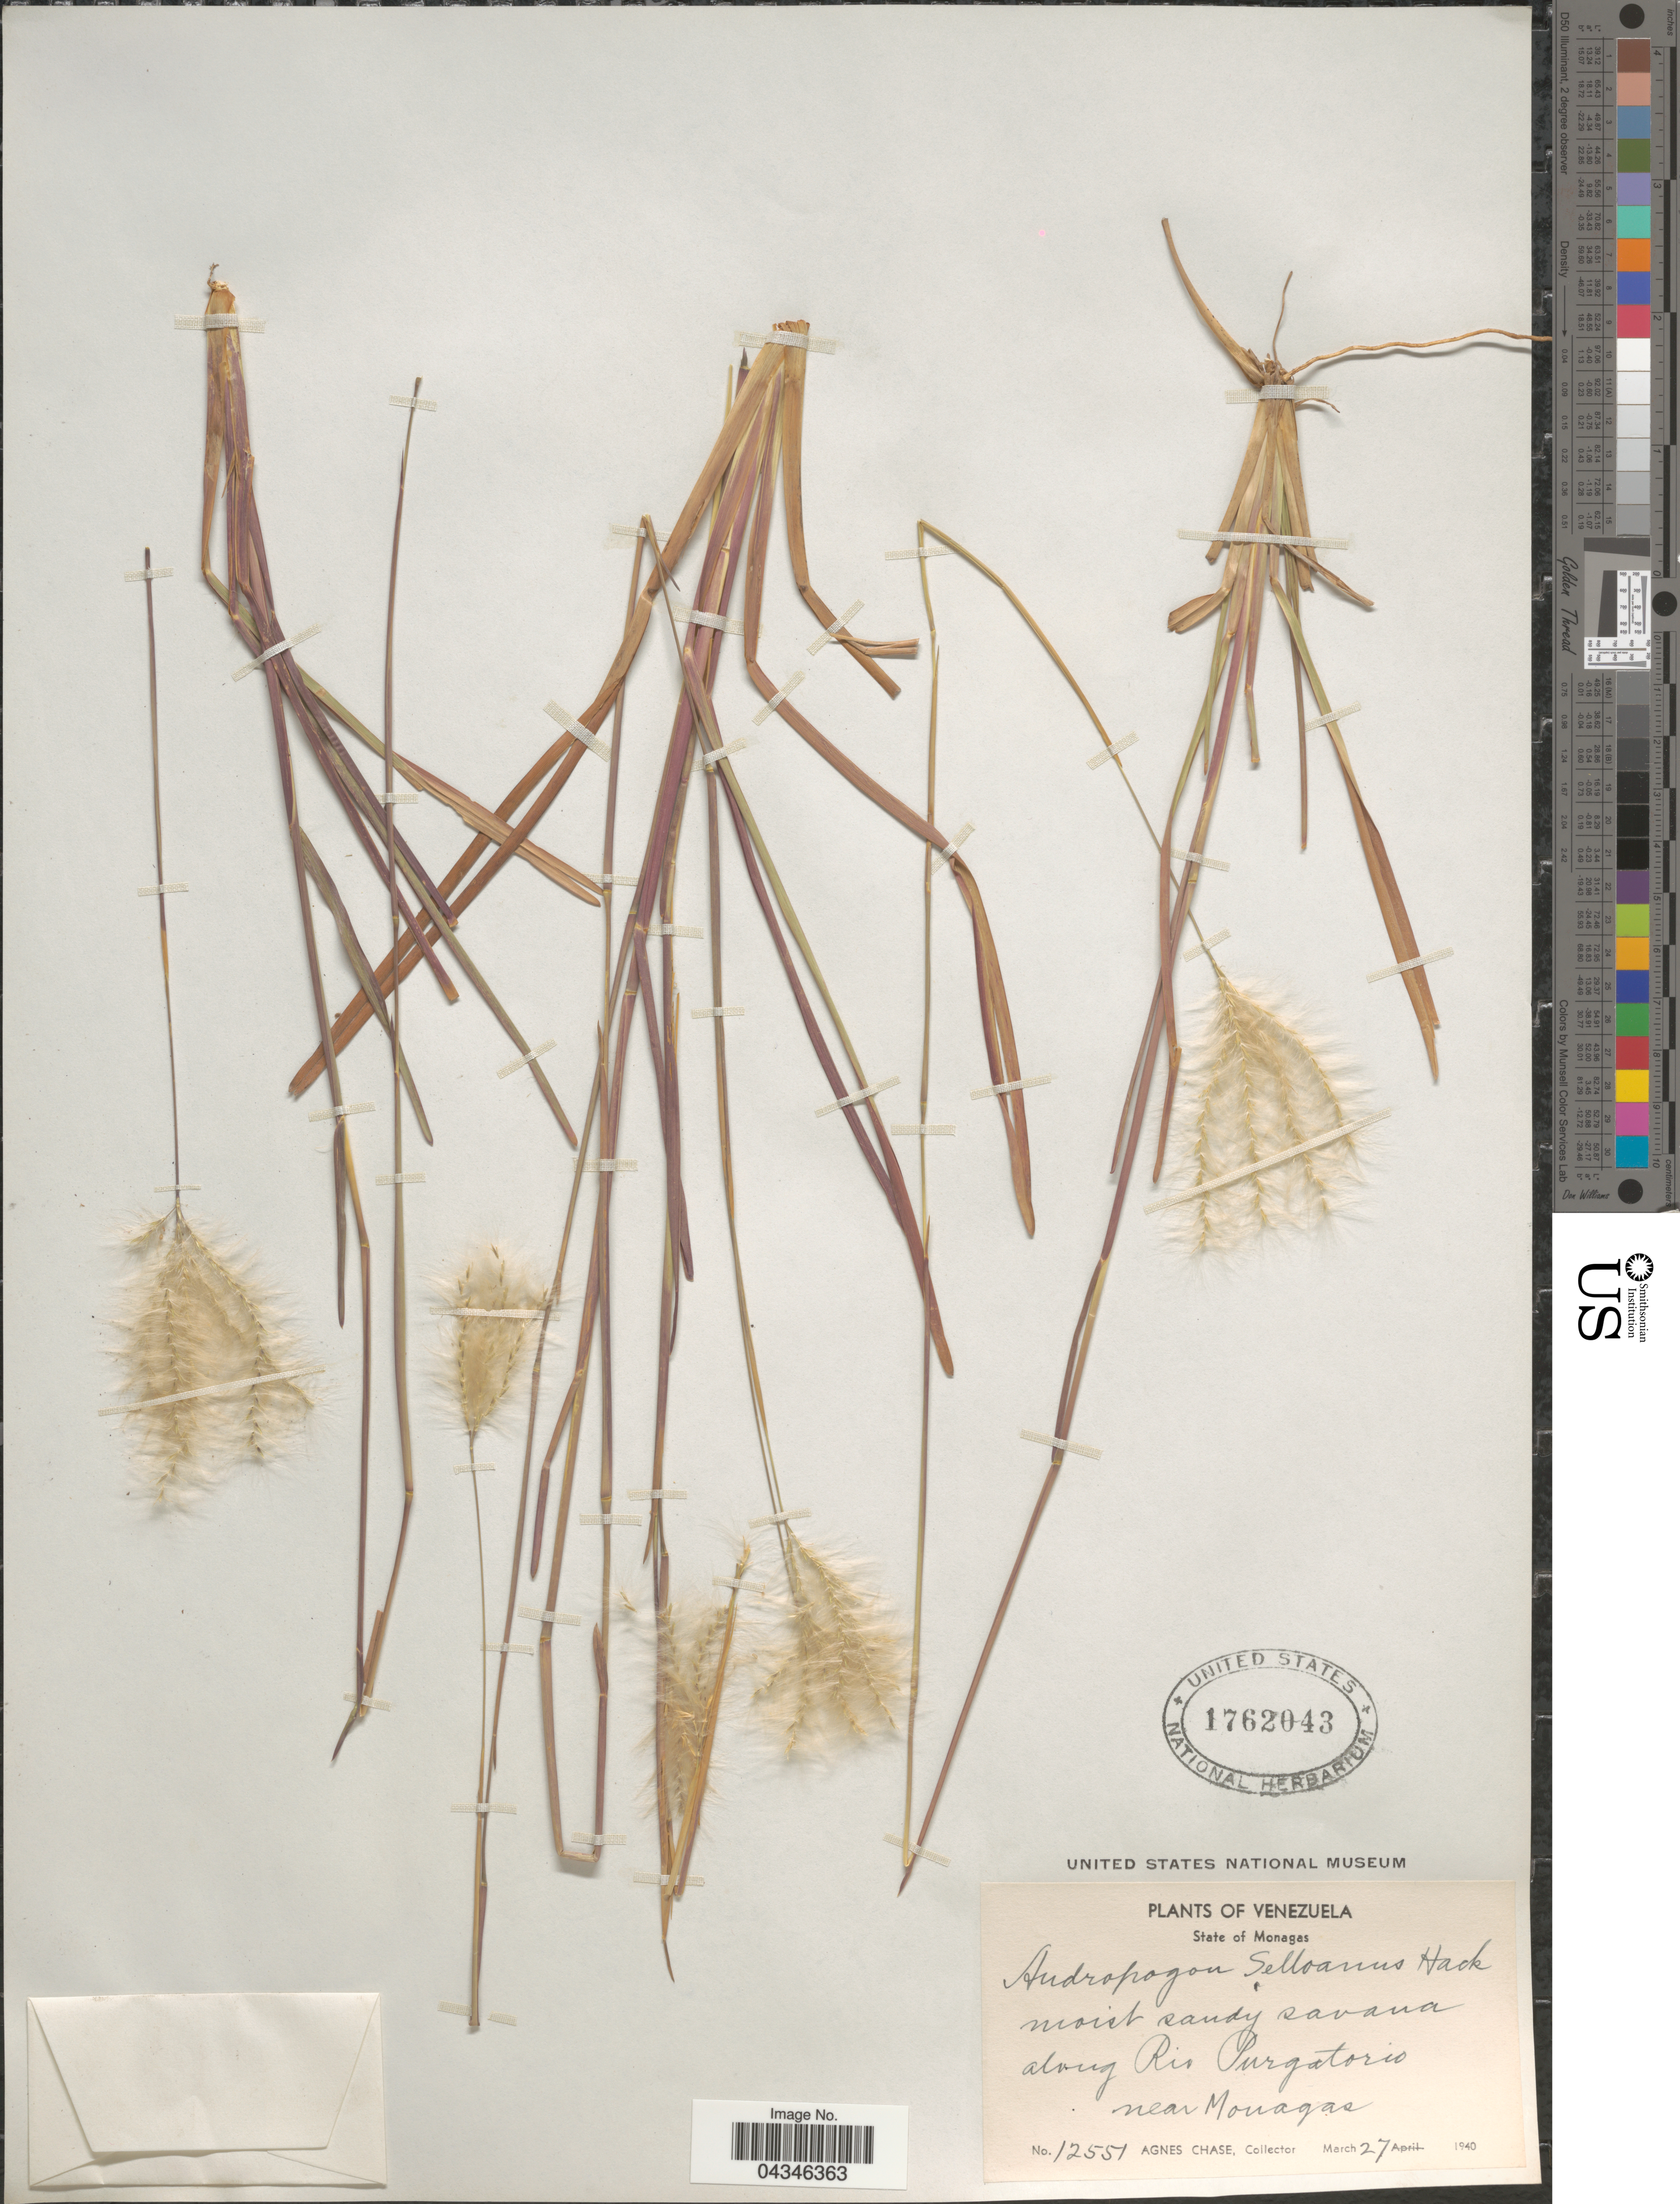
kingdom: Plantae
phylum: Tracheophyta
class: Liliopsida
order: Poales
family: Poaceae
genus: Andropogon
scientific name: Andropogon selloanus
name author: (Hack.) Hack.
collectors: A. Chase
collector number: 12551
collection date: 1940-03-27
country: Venezuela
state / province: Monagas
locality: Moist sandy savana along Rio Purgatorio near Monagas.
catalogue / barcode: US 1762043